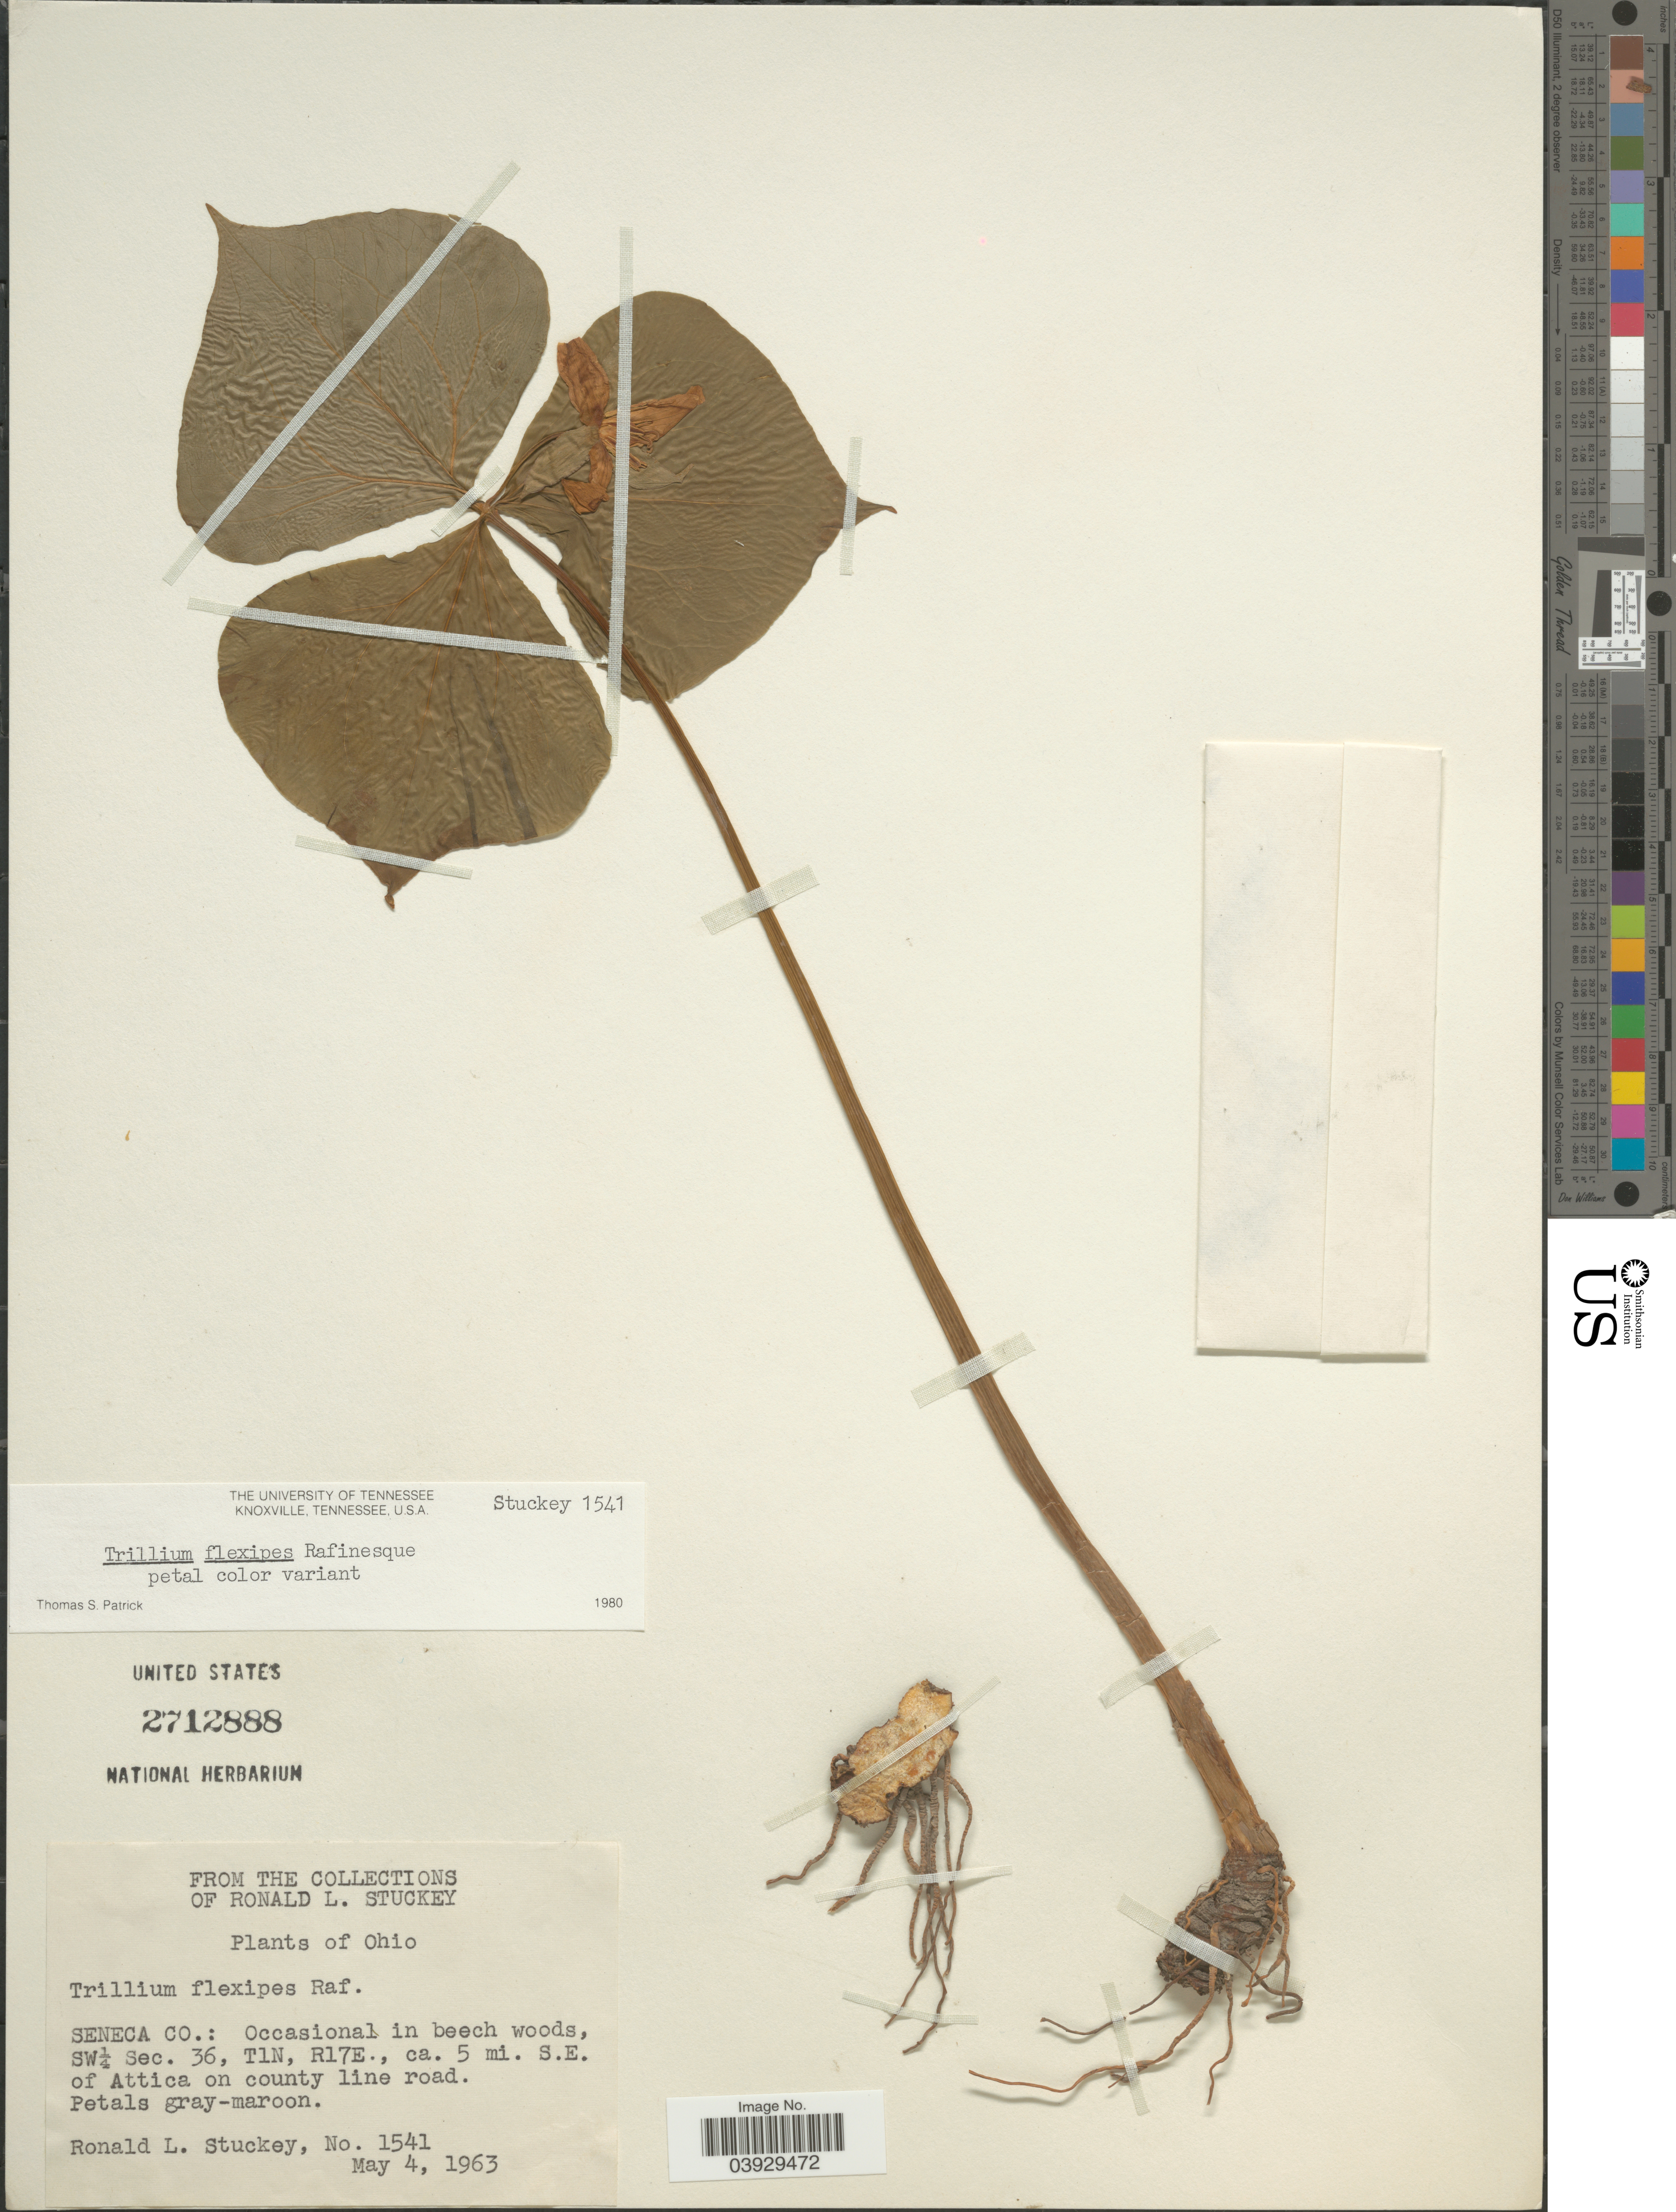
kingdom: Plantae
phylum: Tracheophyta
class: Liliopsida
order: Liliales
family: Melanthiaceae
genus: Trillium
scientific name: Trillium flexipes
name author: Raf.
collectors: R. L. Stuckey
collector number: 1541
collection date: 1963-05-04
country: United States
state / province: Ohio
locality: Seneca Co.: SW¼ Sec. 36, T1N, R17E., ca. 5 mi. S.E. of Attica on county line road.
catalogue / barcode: US 2712888